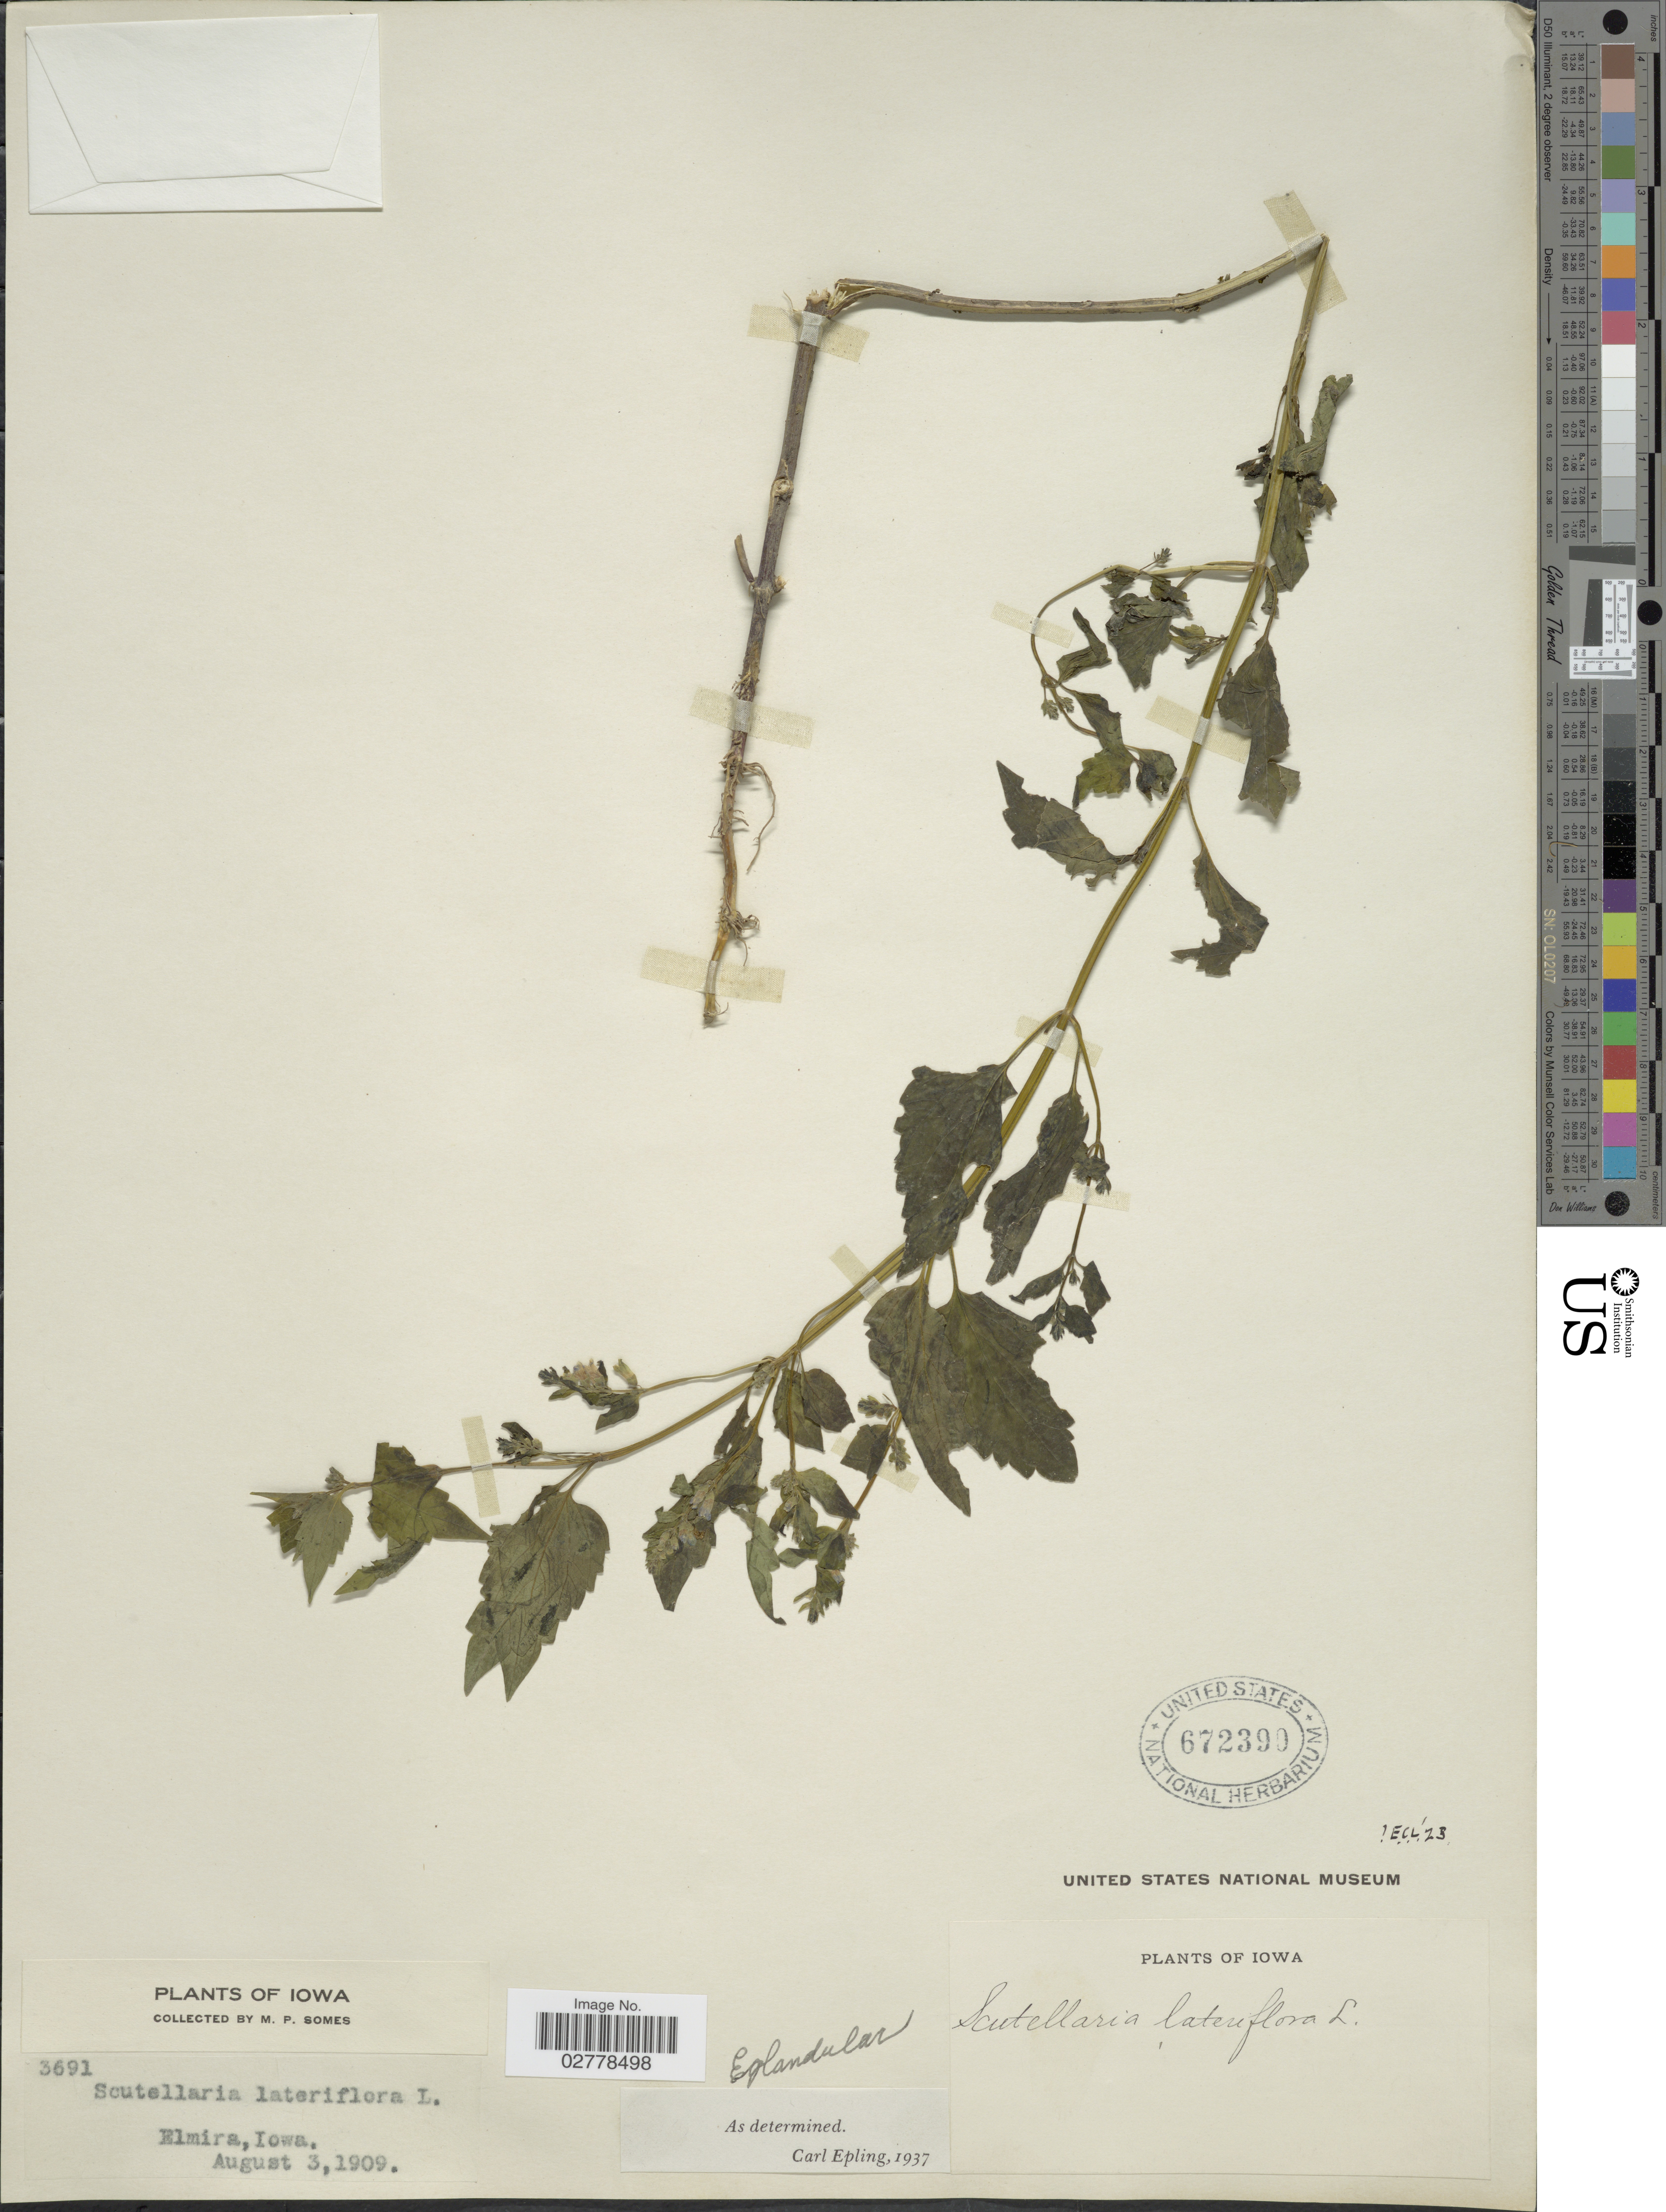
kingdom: Plantae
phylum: Tracheophyta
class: Magnoliopsida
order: Lamiales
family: Lamiaceae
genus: Scutellaria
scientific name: Scutellaria lateriflora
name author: L.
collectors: M. Somes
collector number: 3691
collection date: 1909-08-03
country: United States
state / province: Iowa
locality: Elmira.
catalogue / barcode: US 672390